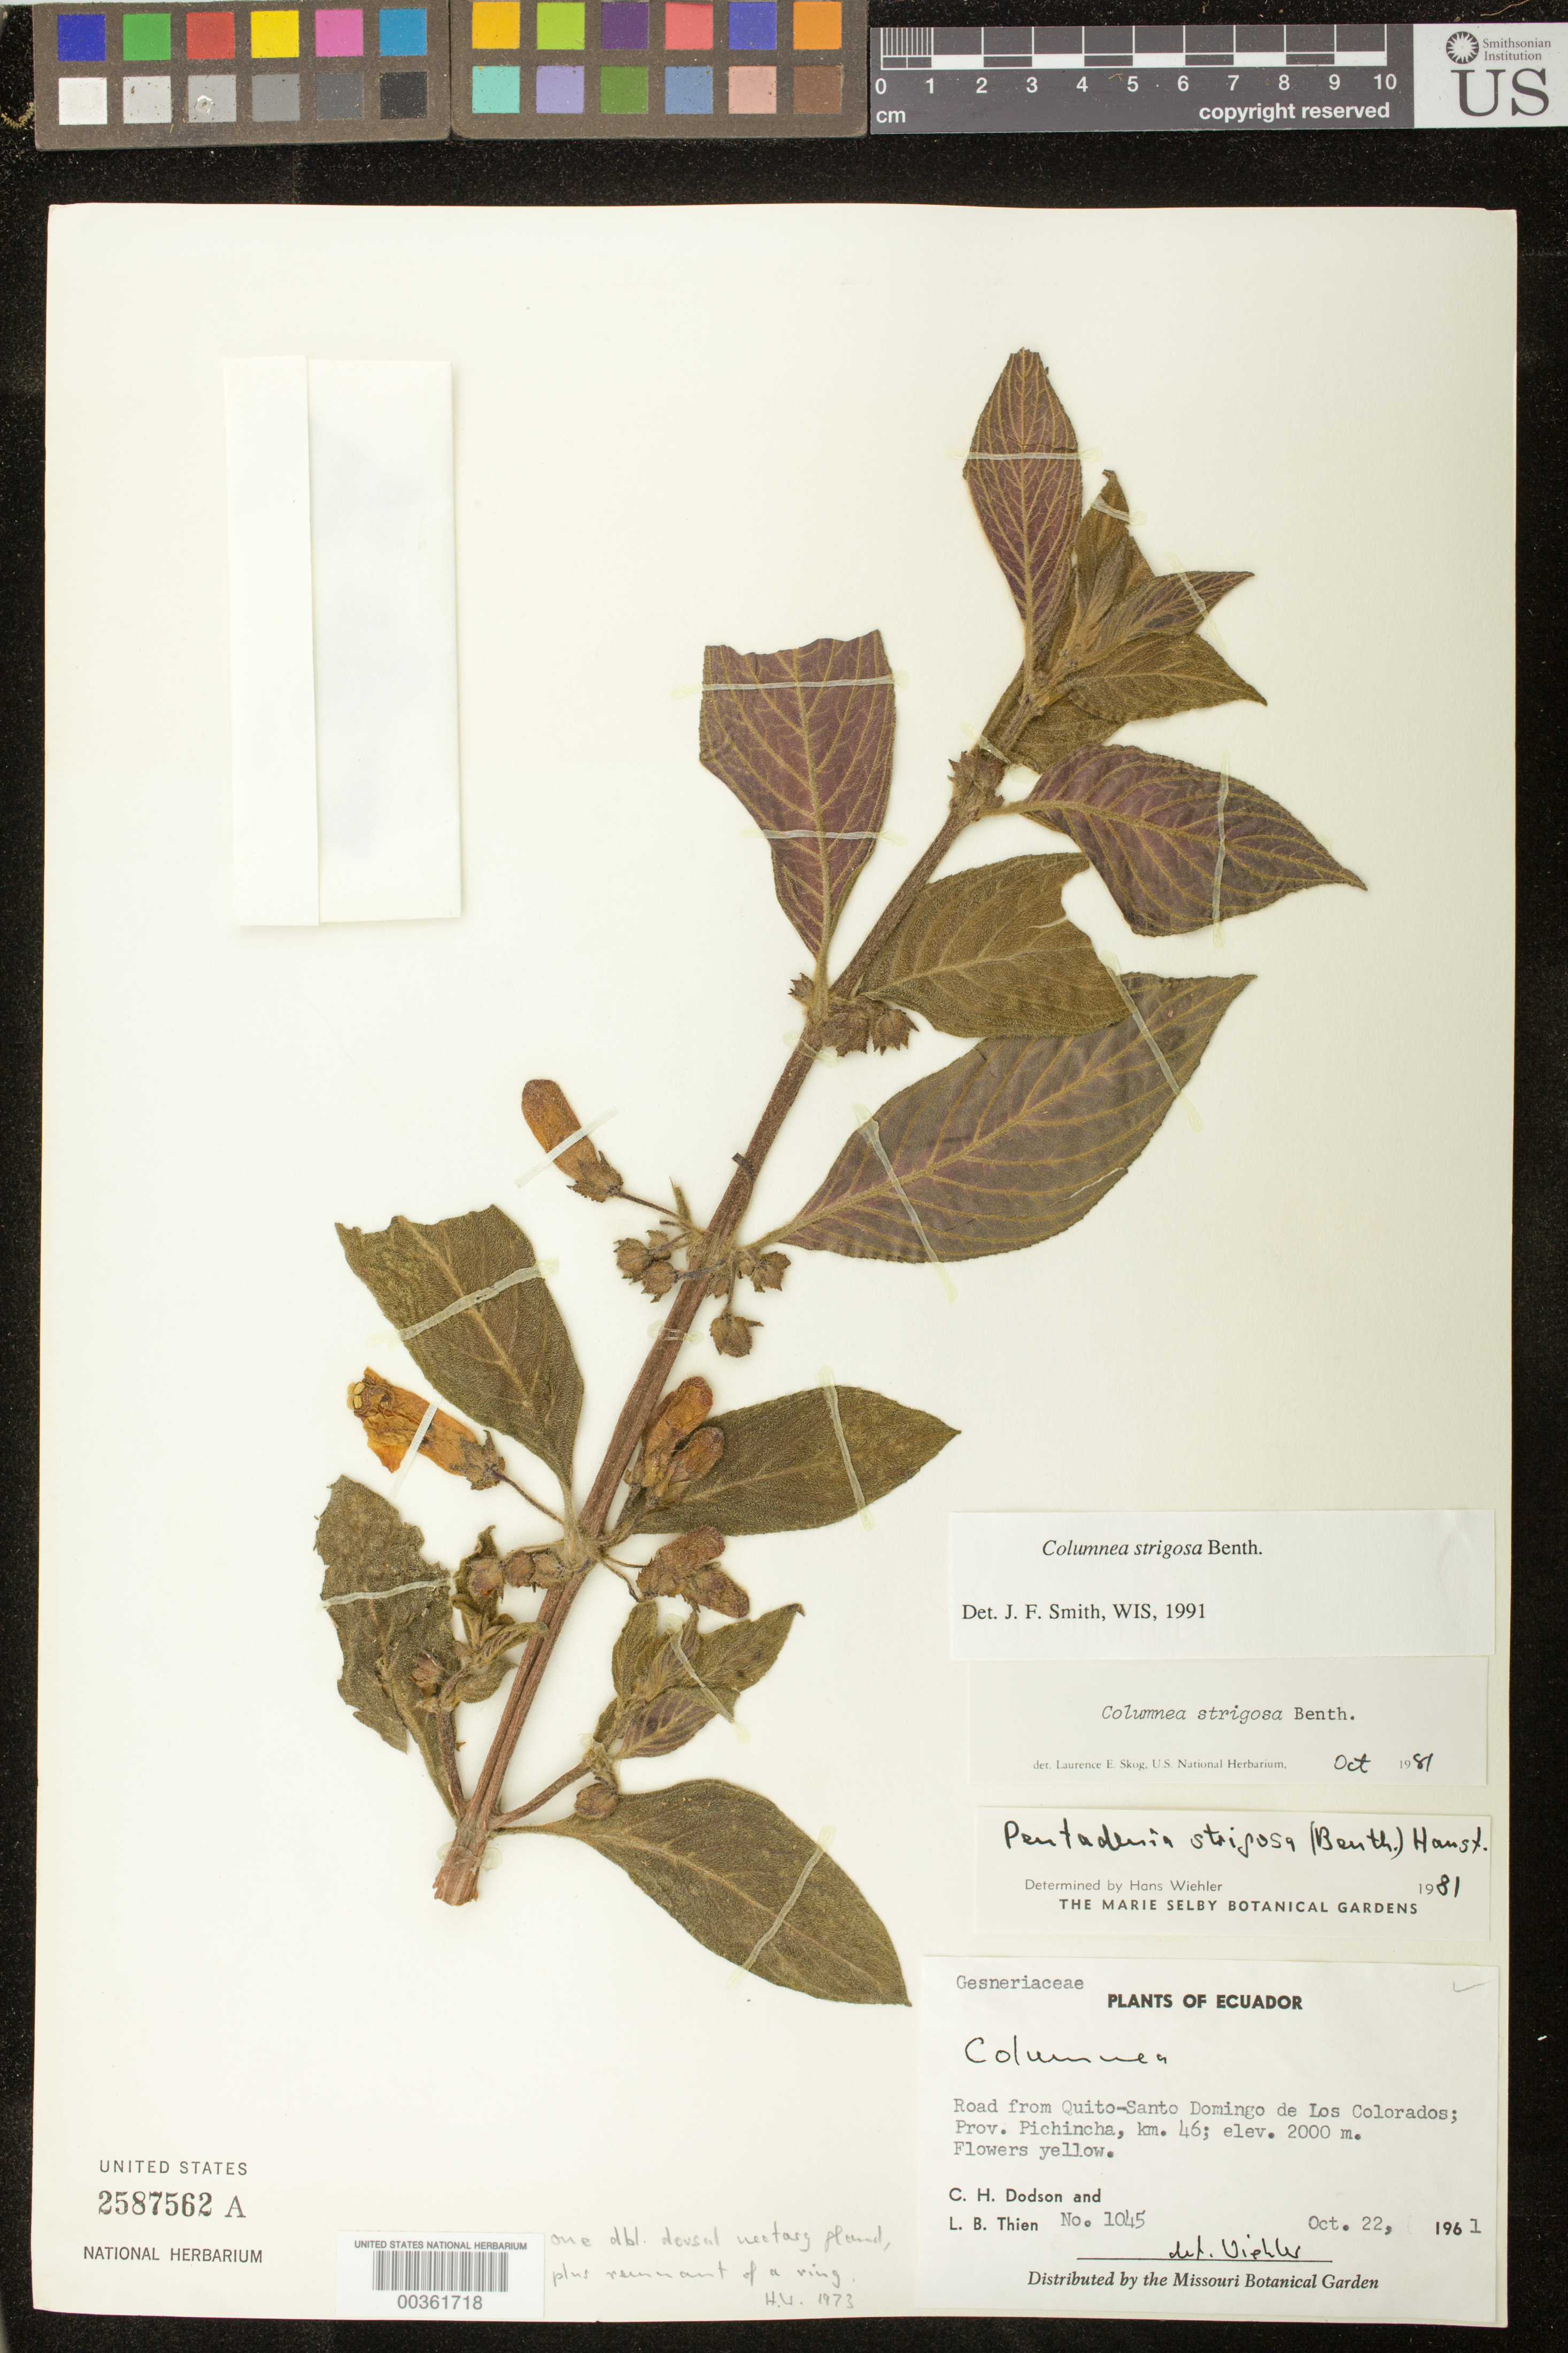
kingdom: Plantae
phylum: Tracheophyta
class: Magnoliopsida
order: Lamiales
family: Gesneriaceae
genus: Columnea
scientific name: Columnea strigosa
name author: Benth.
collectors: C. H. Dodson & L. Thien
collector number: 1045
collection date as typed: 22 Oct 1961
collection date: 1961-10-22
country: Ecuador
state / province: Pichincha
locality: Road from Quito-Santo Domingo de los Colorados; km 46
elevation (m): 2000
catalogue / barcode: US 2587562A